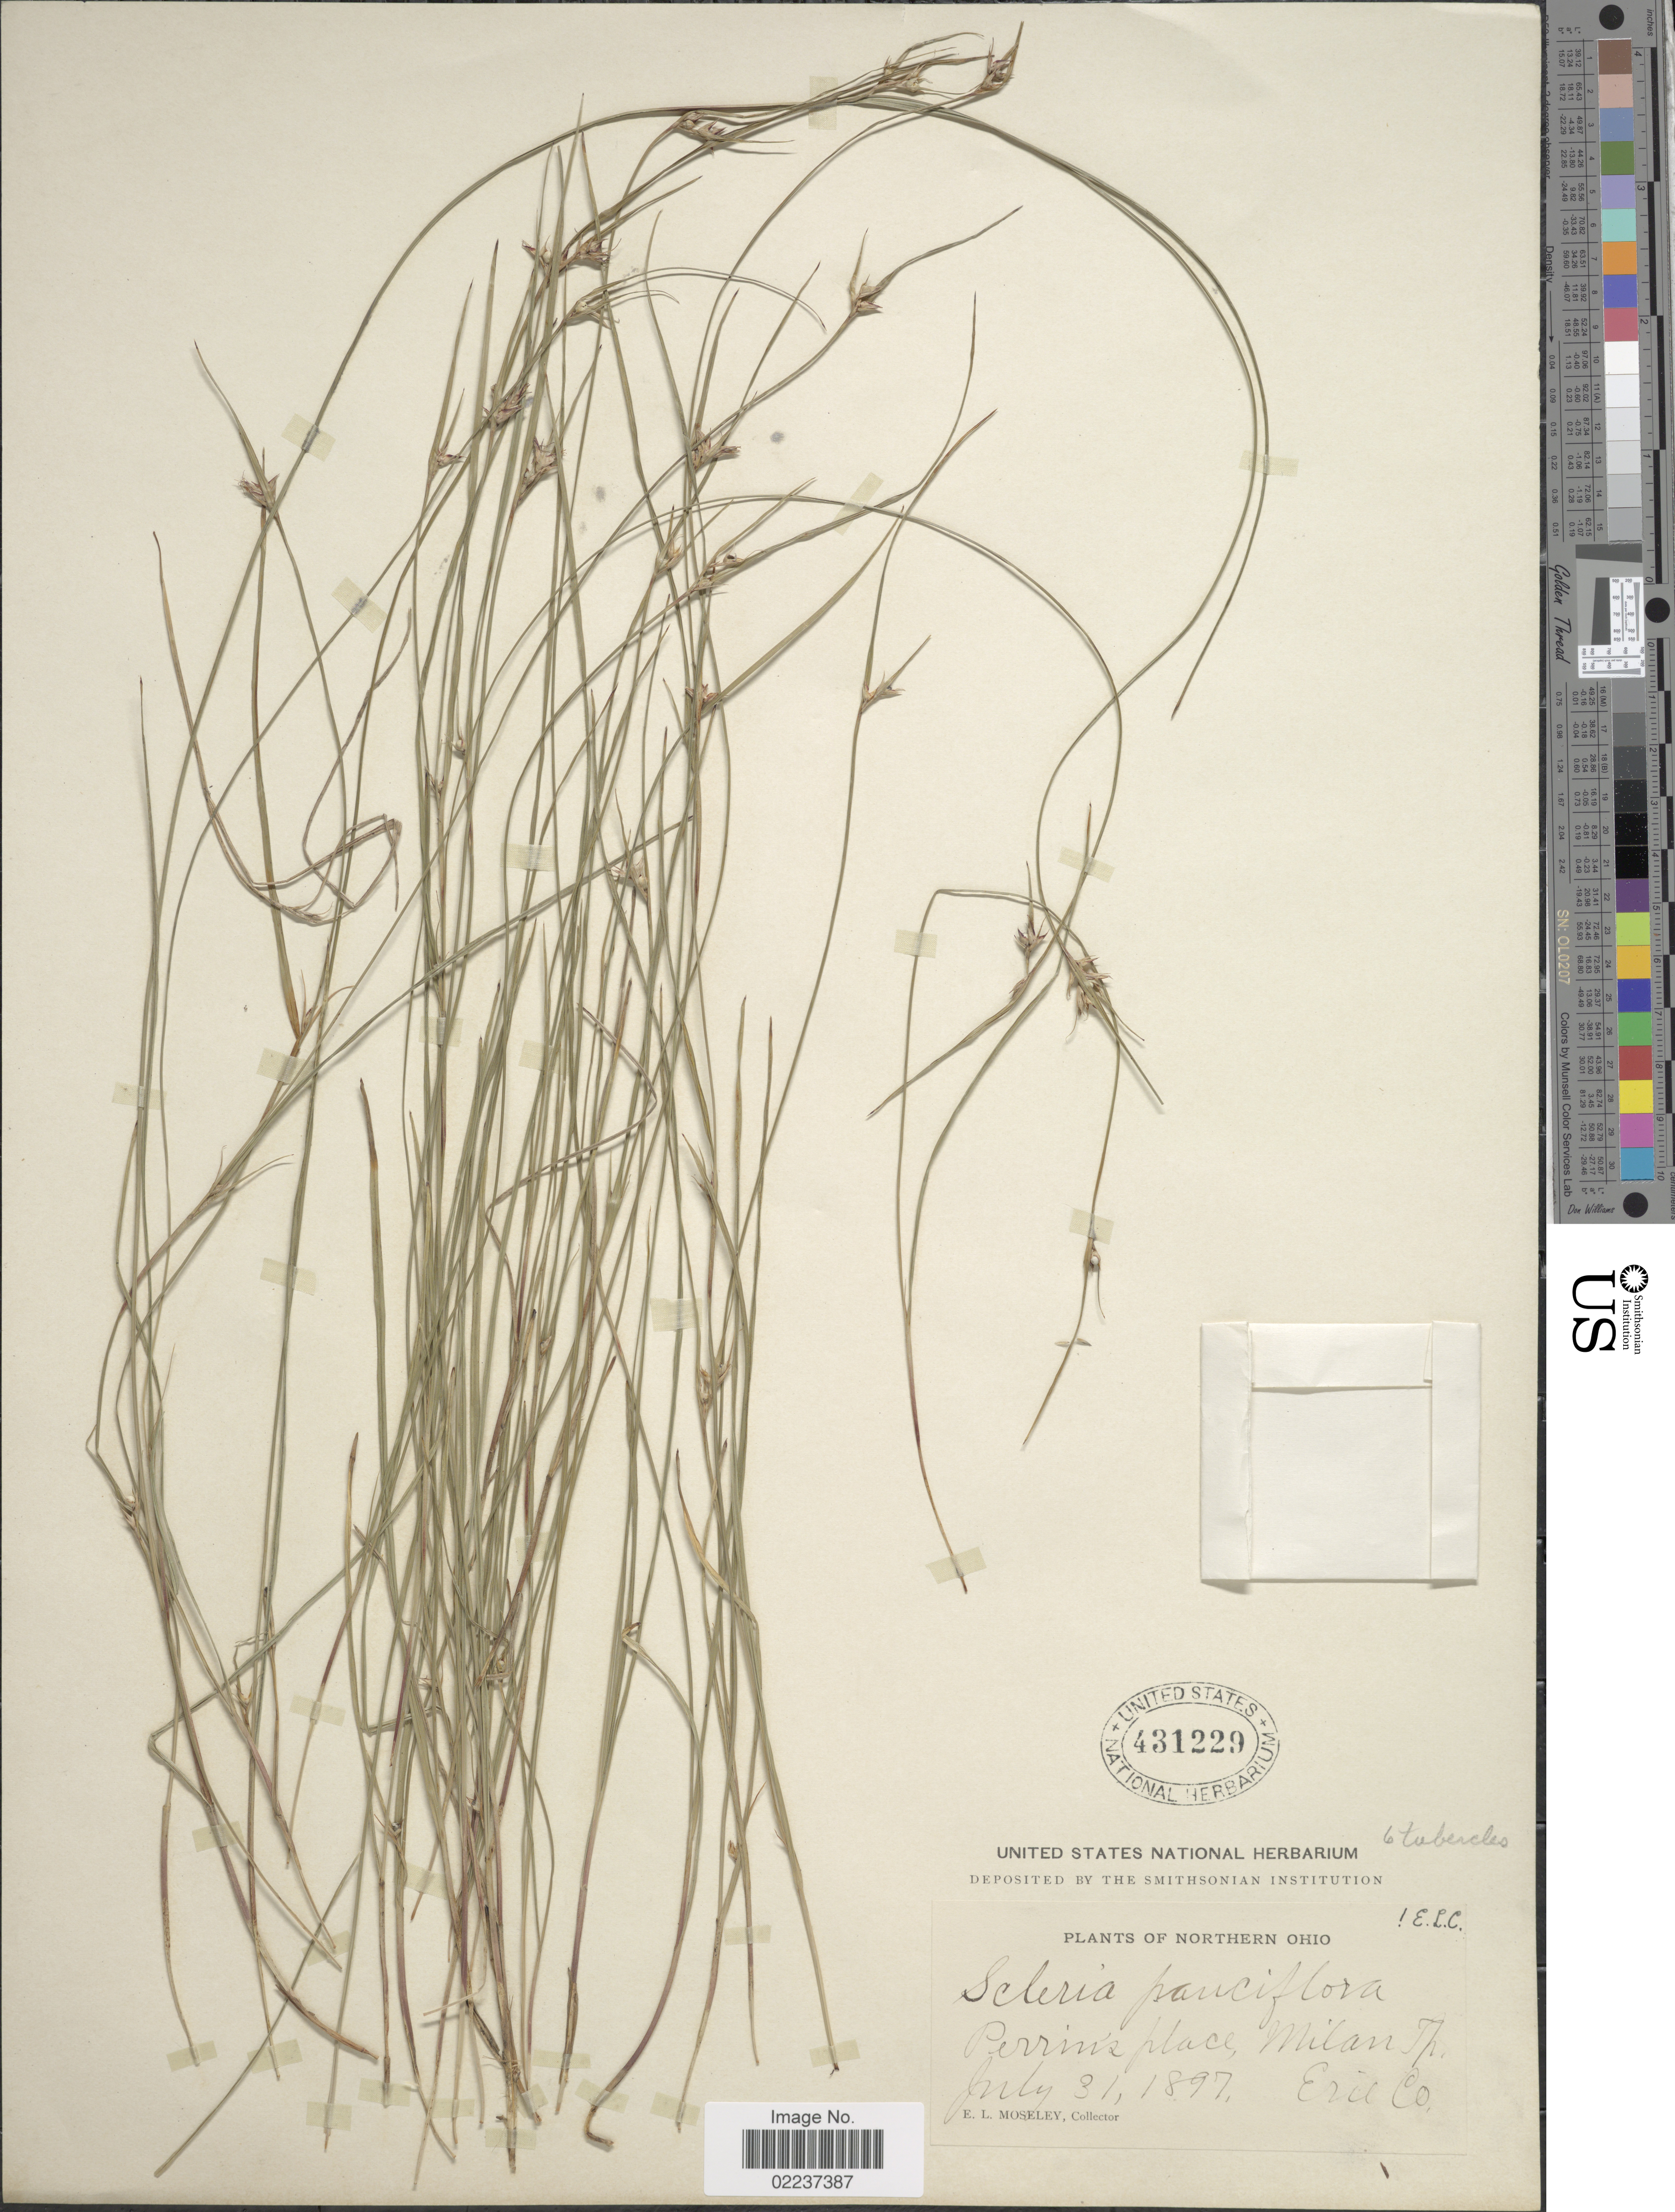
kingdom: Plantae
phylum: Tracheophyta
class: Liliopsida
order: Poales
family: Cyperaceae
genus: Scleria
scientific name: Scleria pauciflora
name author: Muhl. ex Willd.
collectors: E. Moseley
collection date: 1897-07-31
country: United States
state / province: Ohio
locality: Northern Ohio, Perrin's Place, Milan Tp., Erie Co.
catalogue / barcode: US 431229